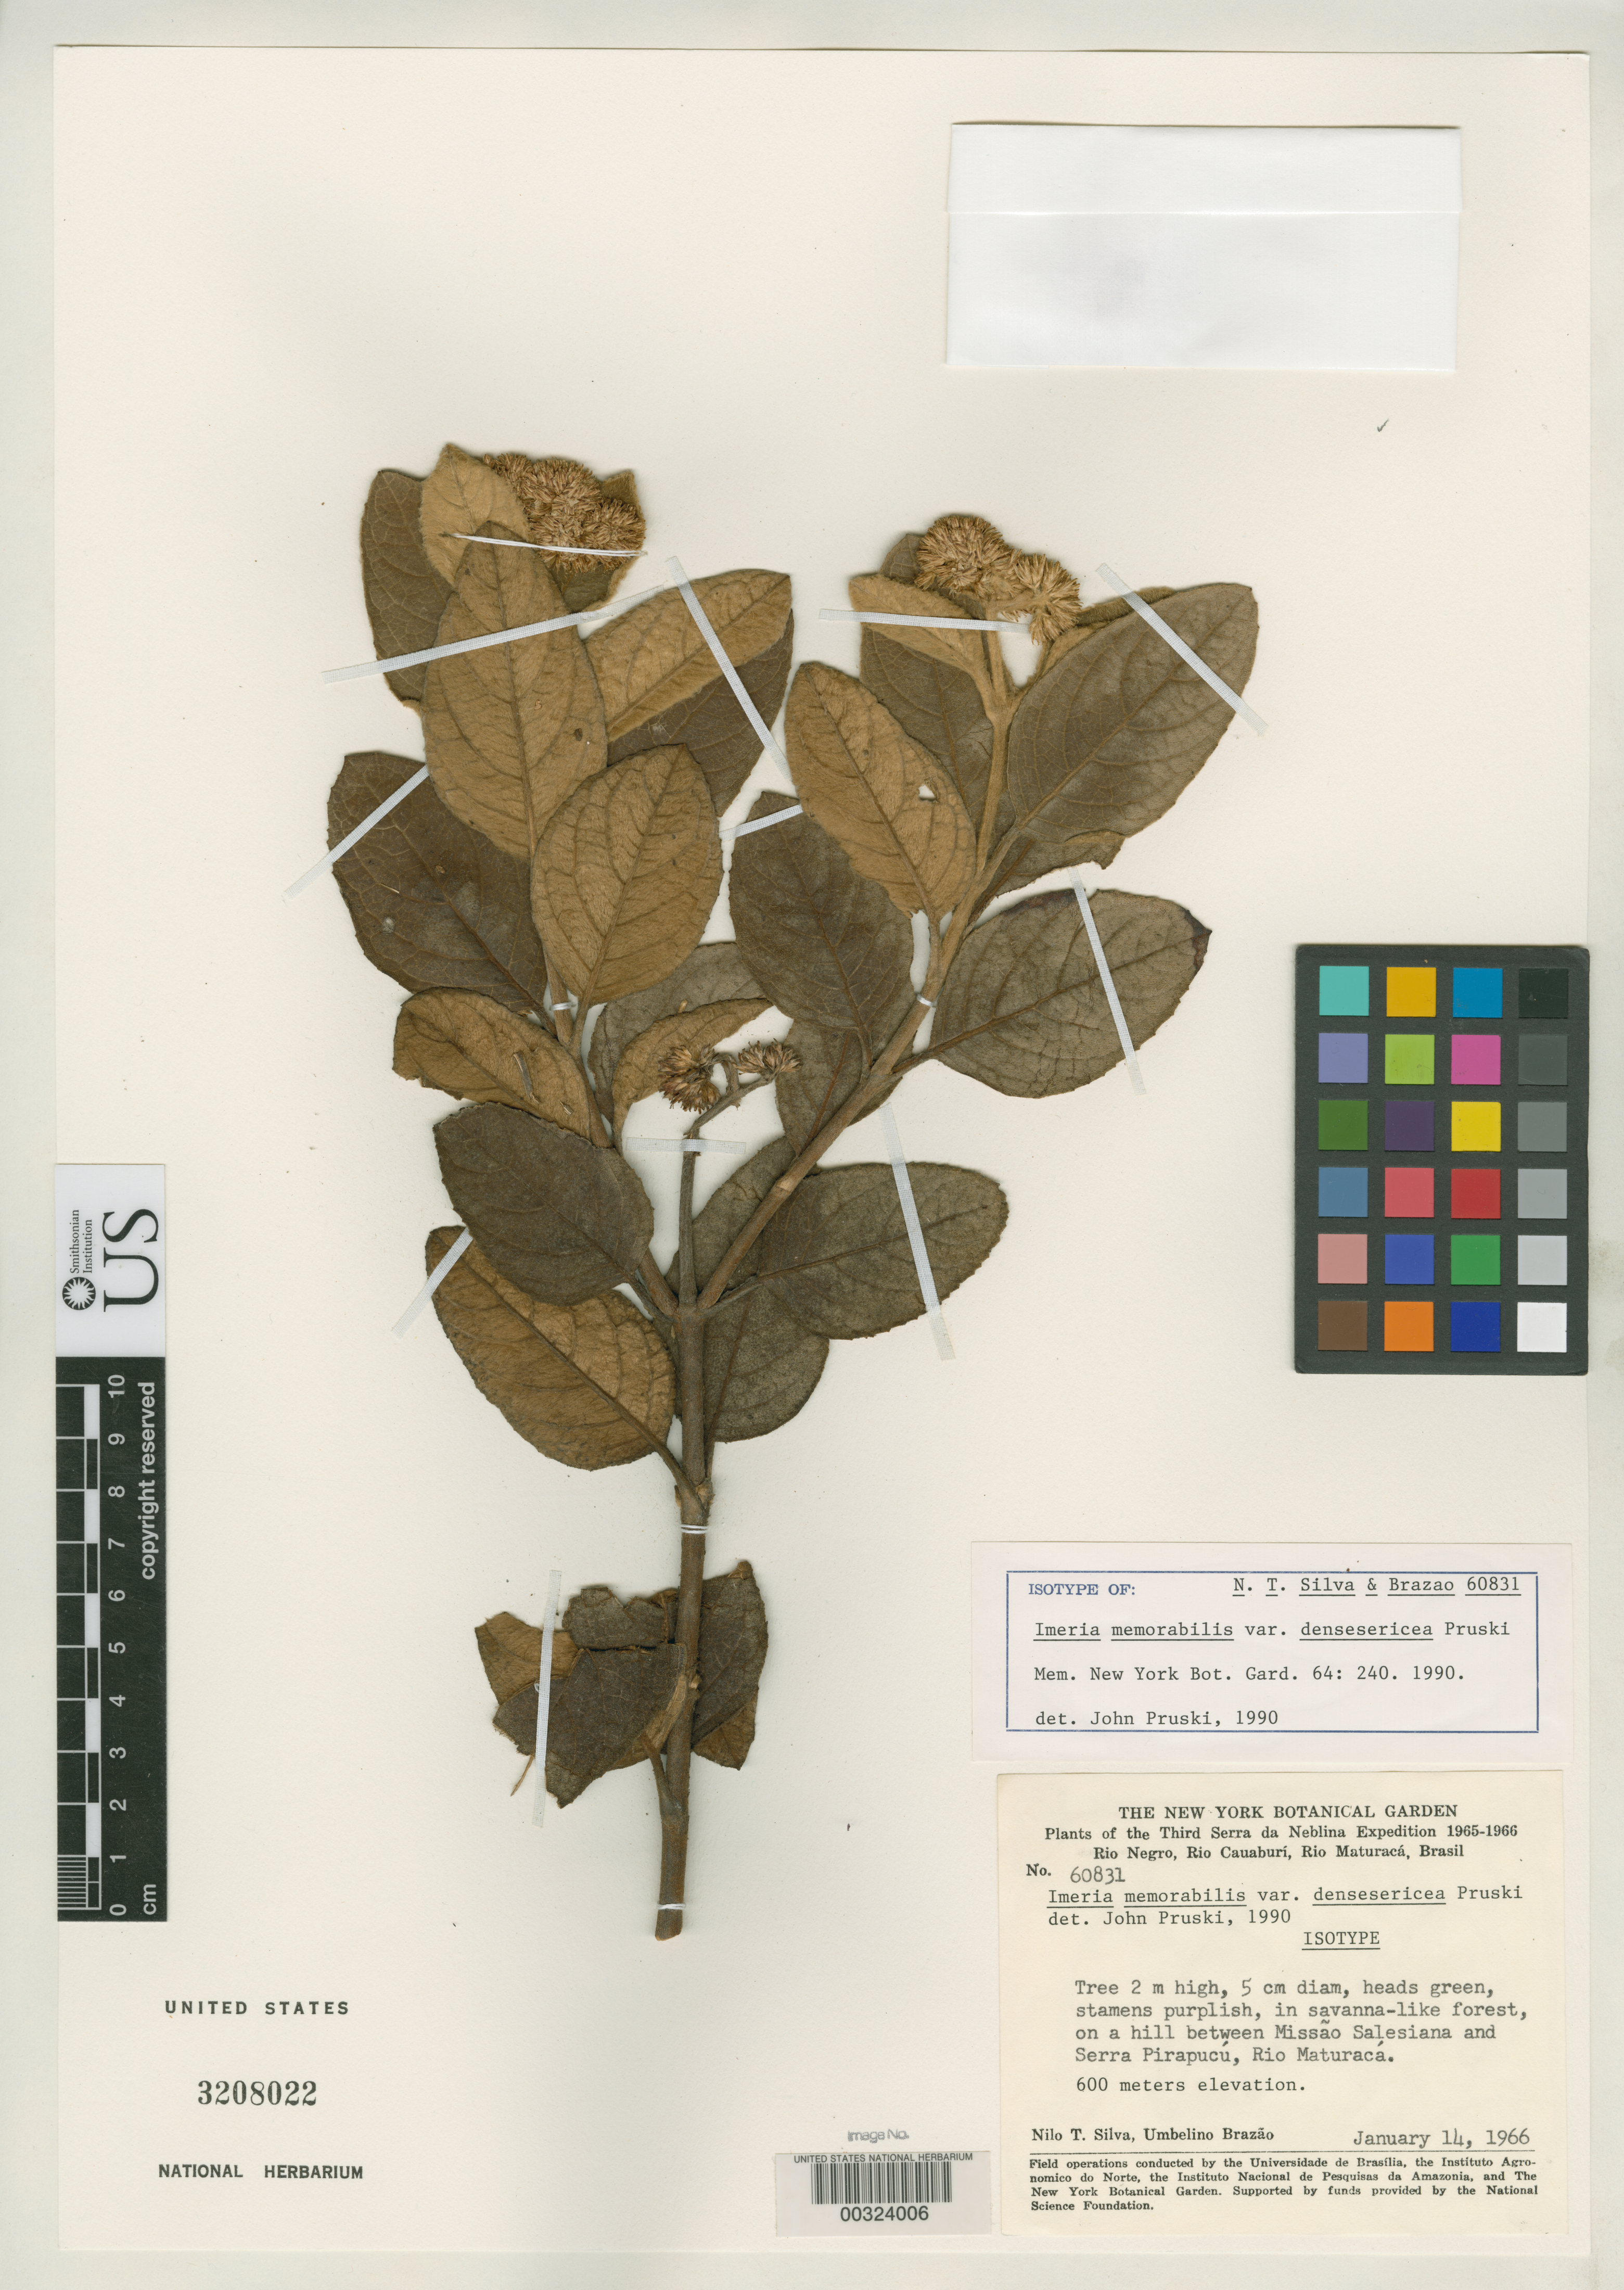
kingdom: Plantae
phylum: Tracheophyta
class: Magnoliopsida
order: Asterales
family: Asteraceae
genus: Imeria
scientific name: Imeria memorabilis var. densesericea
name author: Pruski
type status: Isotype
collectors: N. T. Silva & U. Brazão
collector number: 60831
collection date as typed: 14 Jan 1966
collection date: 1966-01-14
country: Brazil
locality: Hill between Missao Salesiana and Serra Pirapucu, Rio Maturaca.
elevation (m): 600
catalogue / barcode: US 3208022